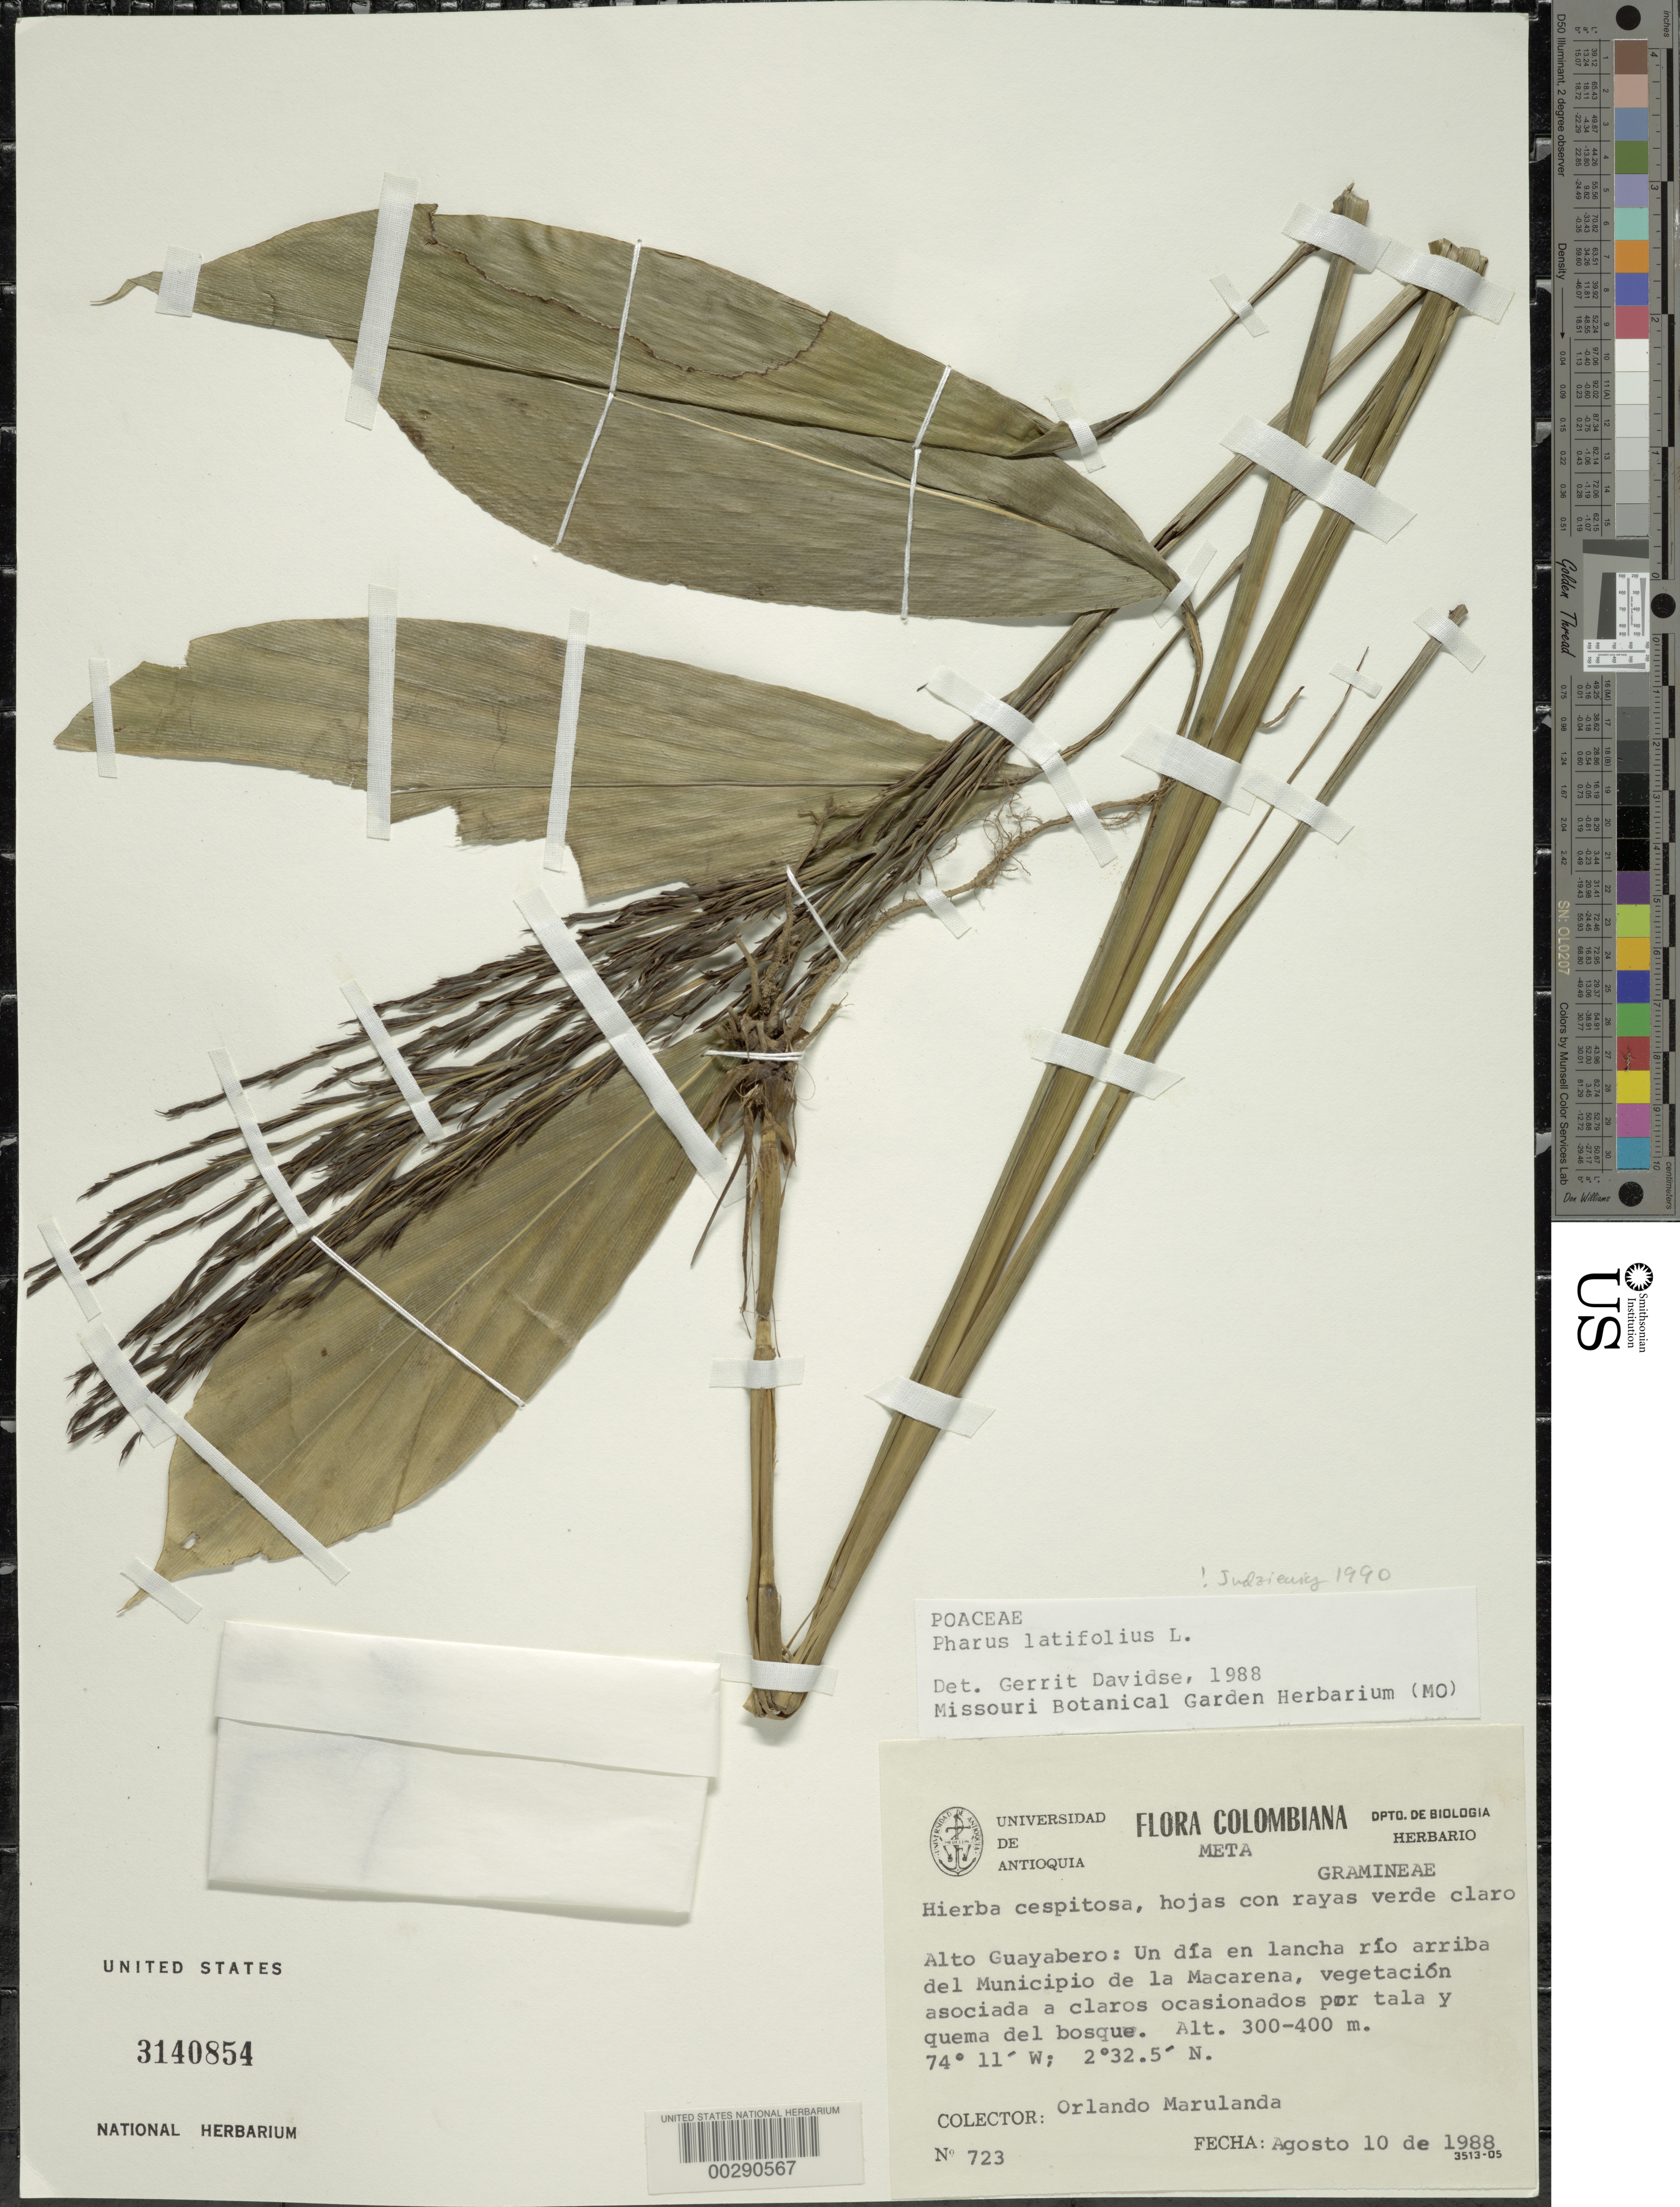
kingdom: Plantae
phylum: Tracheophyta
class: Liliopsida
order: Poales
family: Poaceae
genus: Pharus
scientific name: Pharus latifolius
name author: L.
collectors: O. Marulanda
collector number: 723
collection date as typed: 10 Aug 1988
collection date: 1988-08-10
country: Colombia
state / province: Meta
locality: Alto Guayabero: a day by boat on river above the municipio la Macarena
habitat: Associated with clearings, occ. burned forest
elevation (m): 300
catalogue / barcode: US 3140854